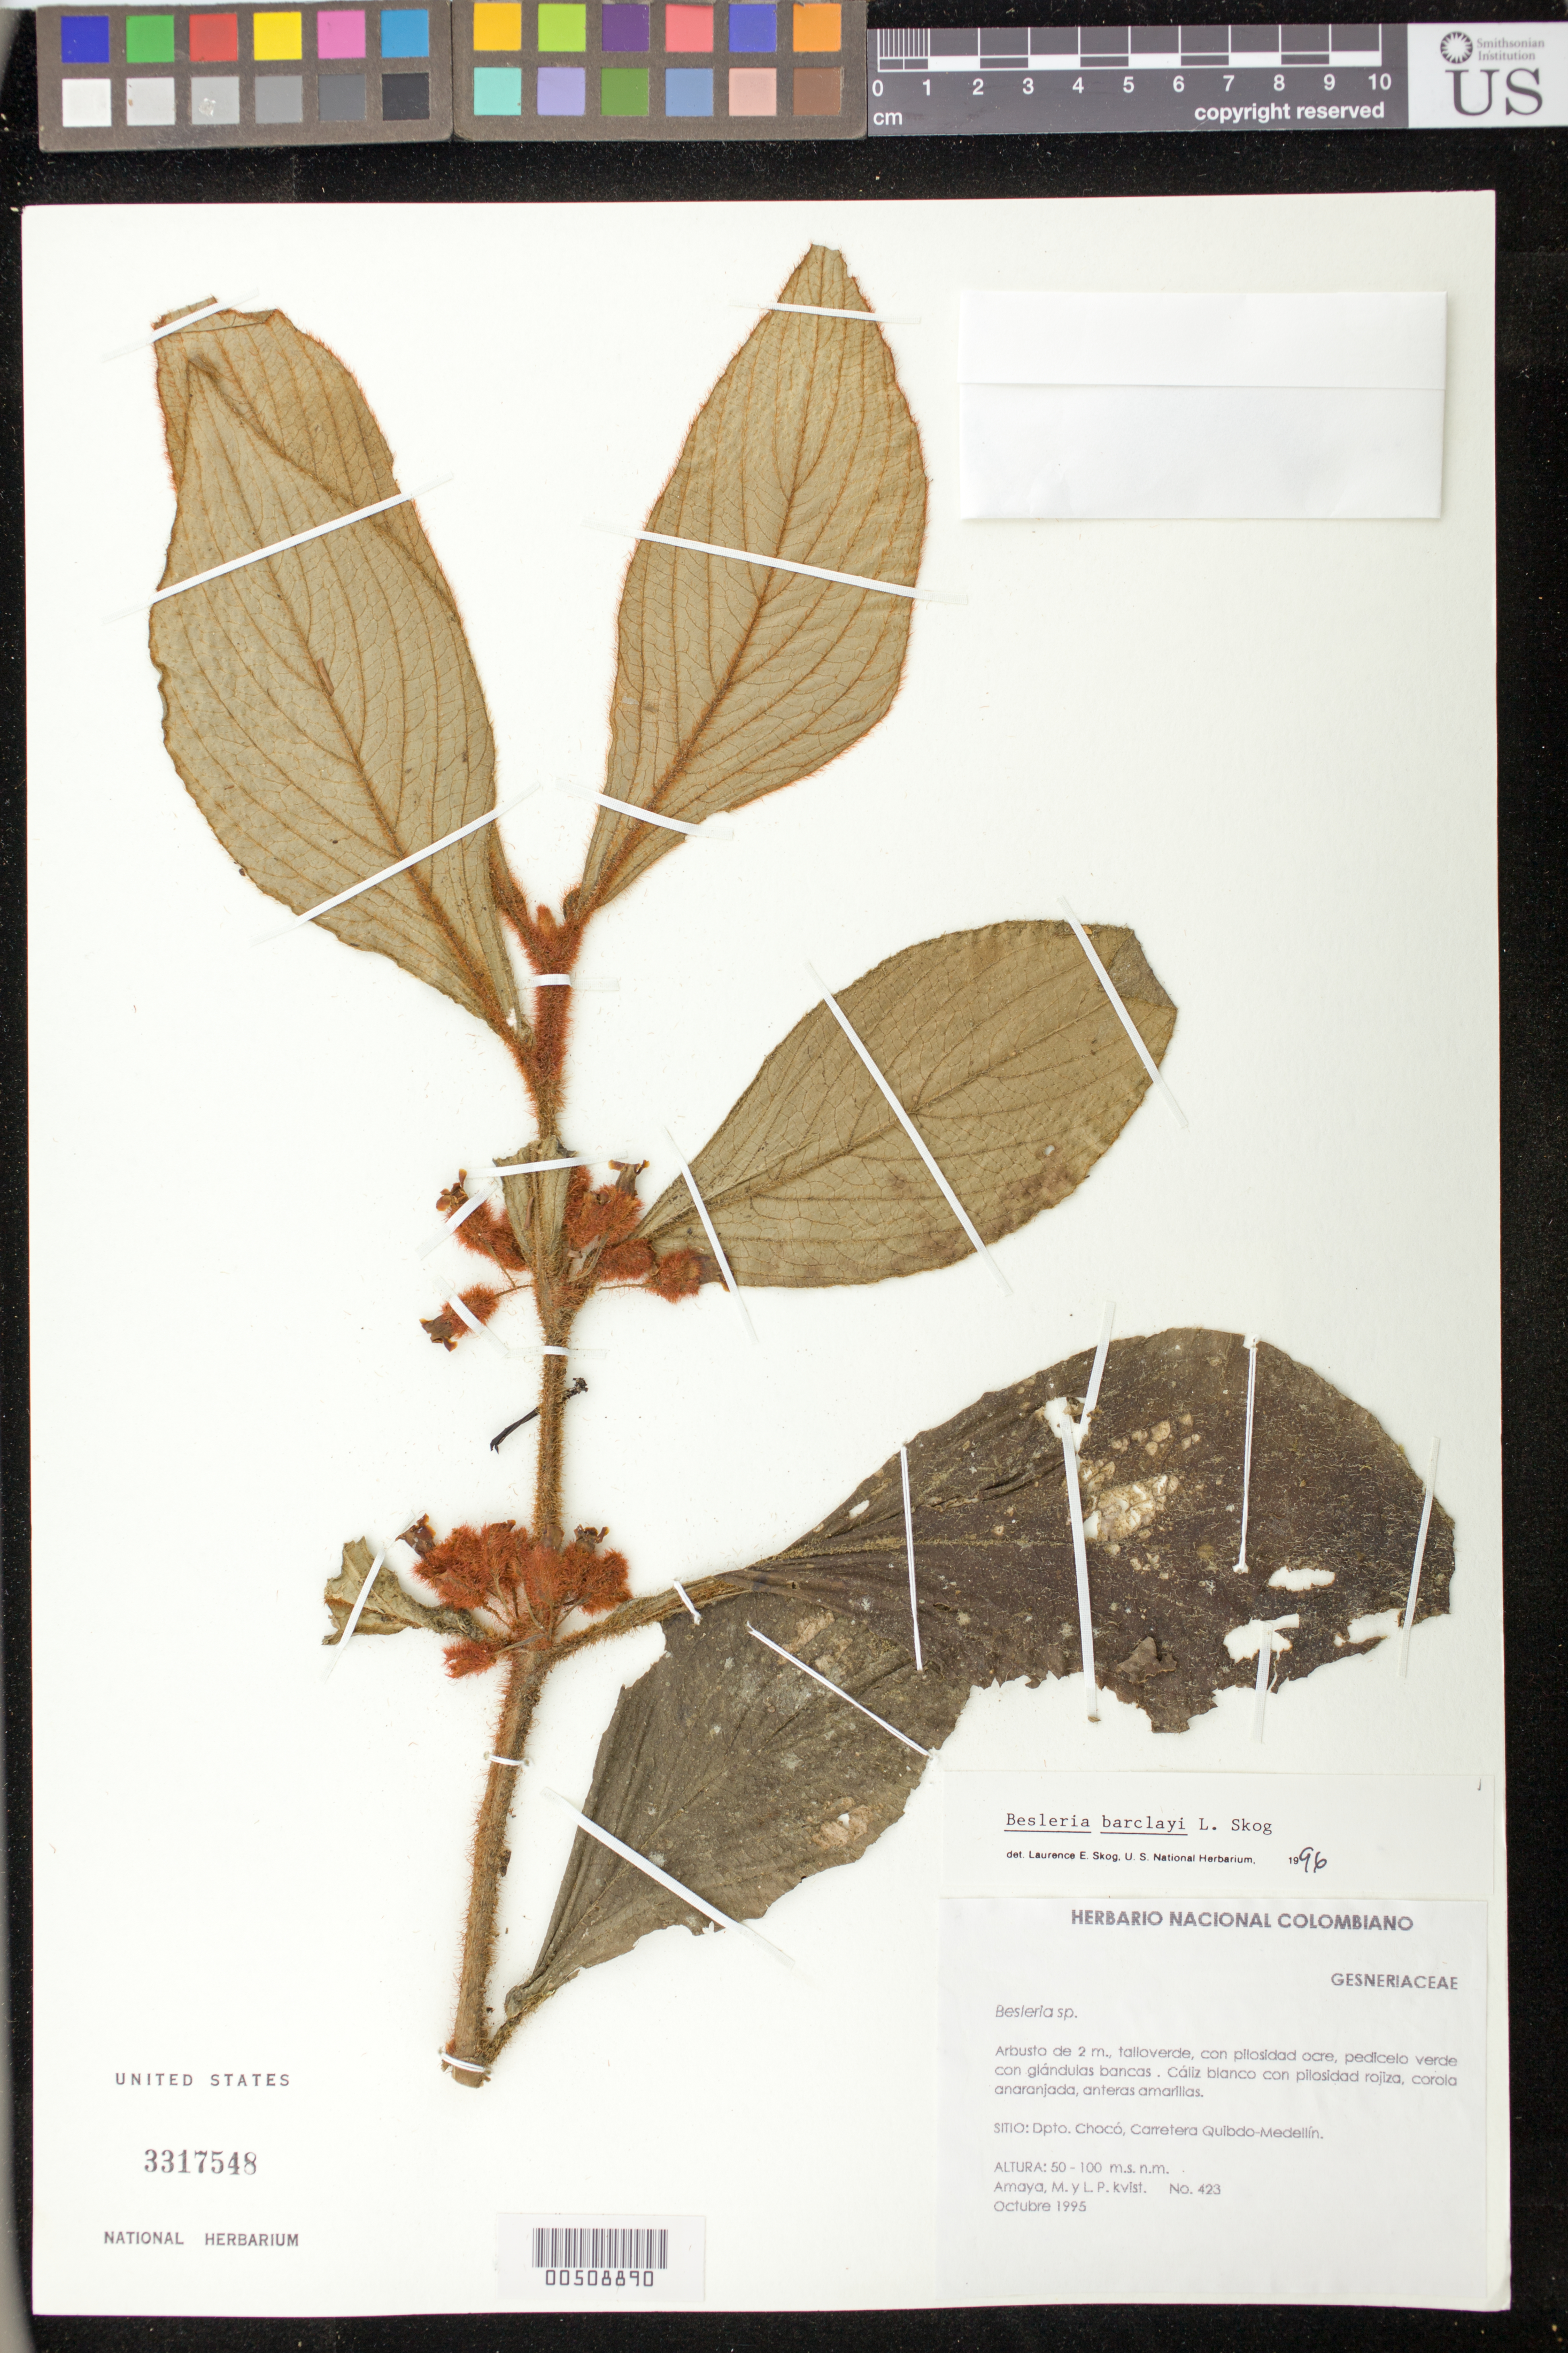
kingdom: Plantae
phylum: Tracheophyta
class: Magnoliopsida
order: Lamiales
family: Gesneriaceae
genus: Besleria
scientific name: Besleria barclayi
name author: L.E. Skog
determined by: Skog, Laurence E.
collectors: M. Amaya & L. P. Kvist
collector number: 423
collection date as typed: Oct 1995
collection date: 1995-10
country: Colombia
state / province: Chocó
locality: Carretera Quibdo-Medellín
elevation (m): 50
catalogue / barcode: US 3317548